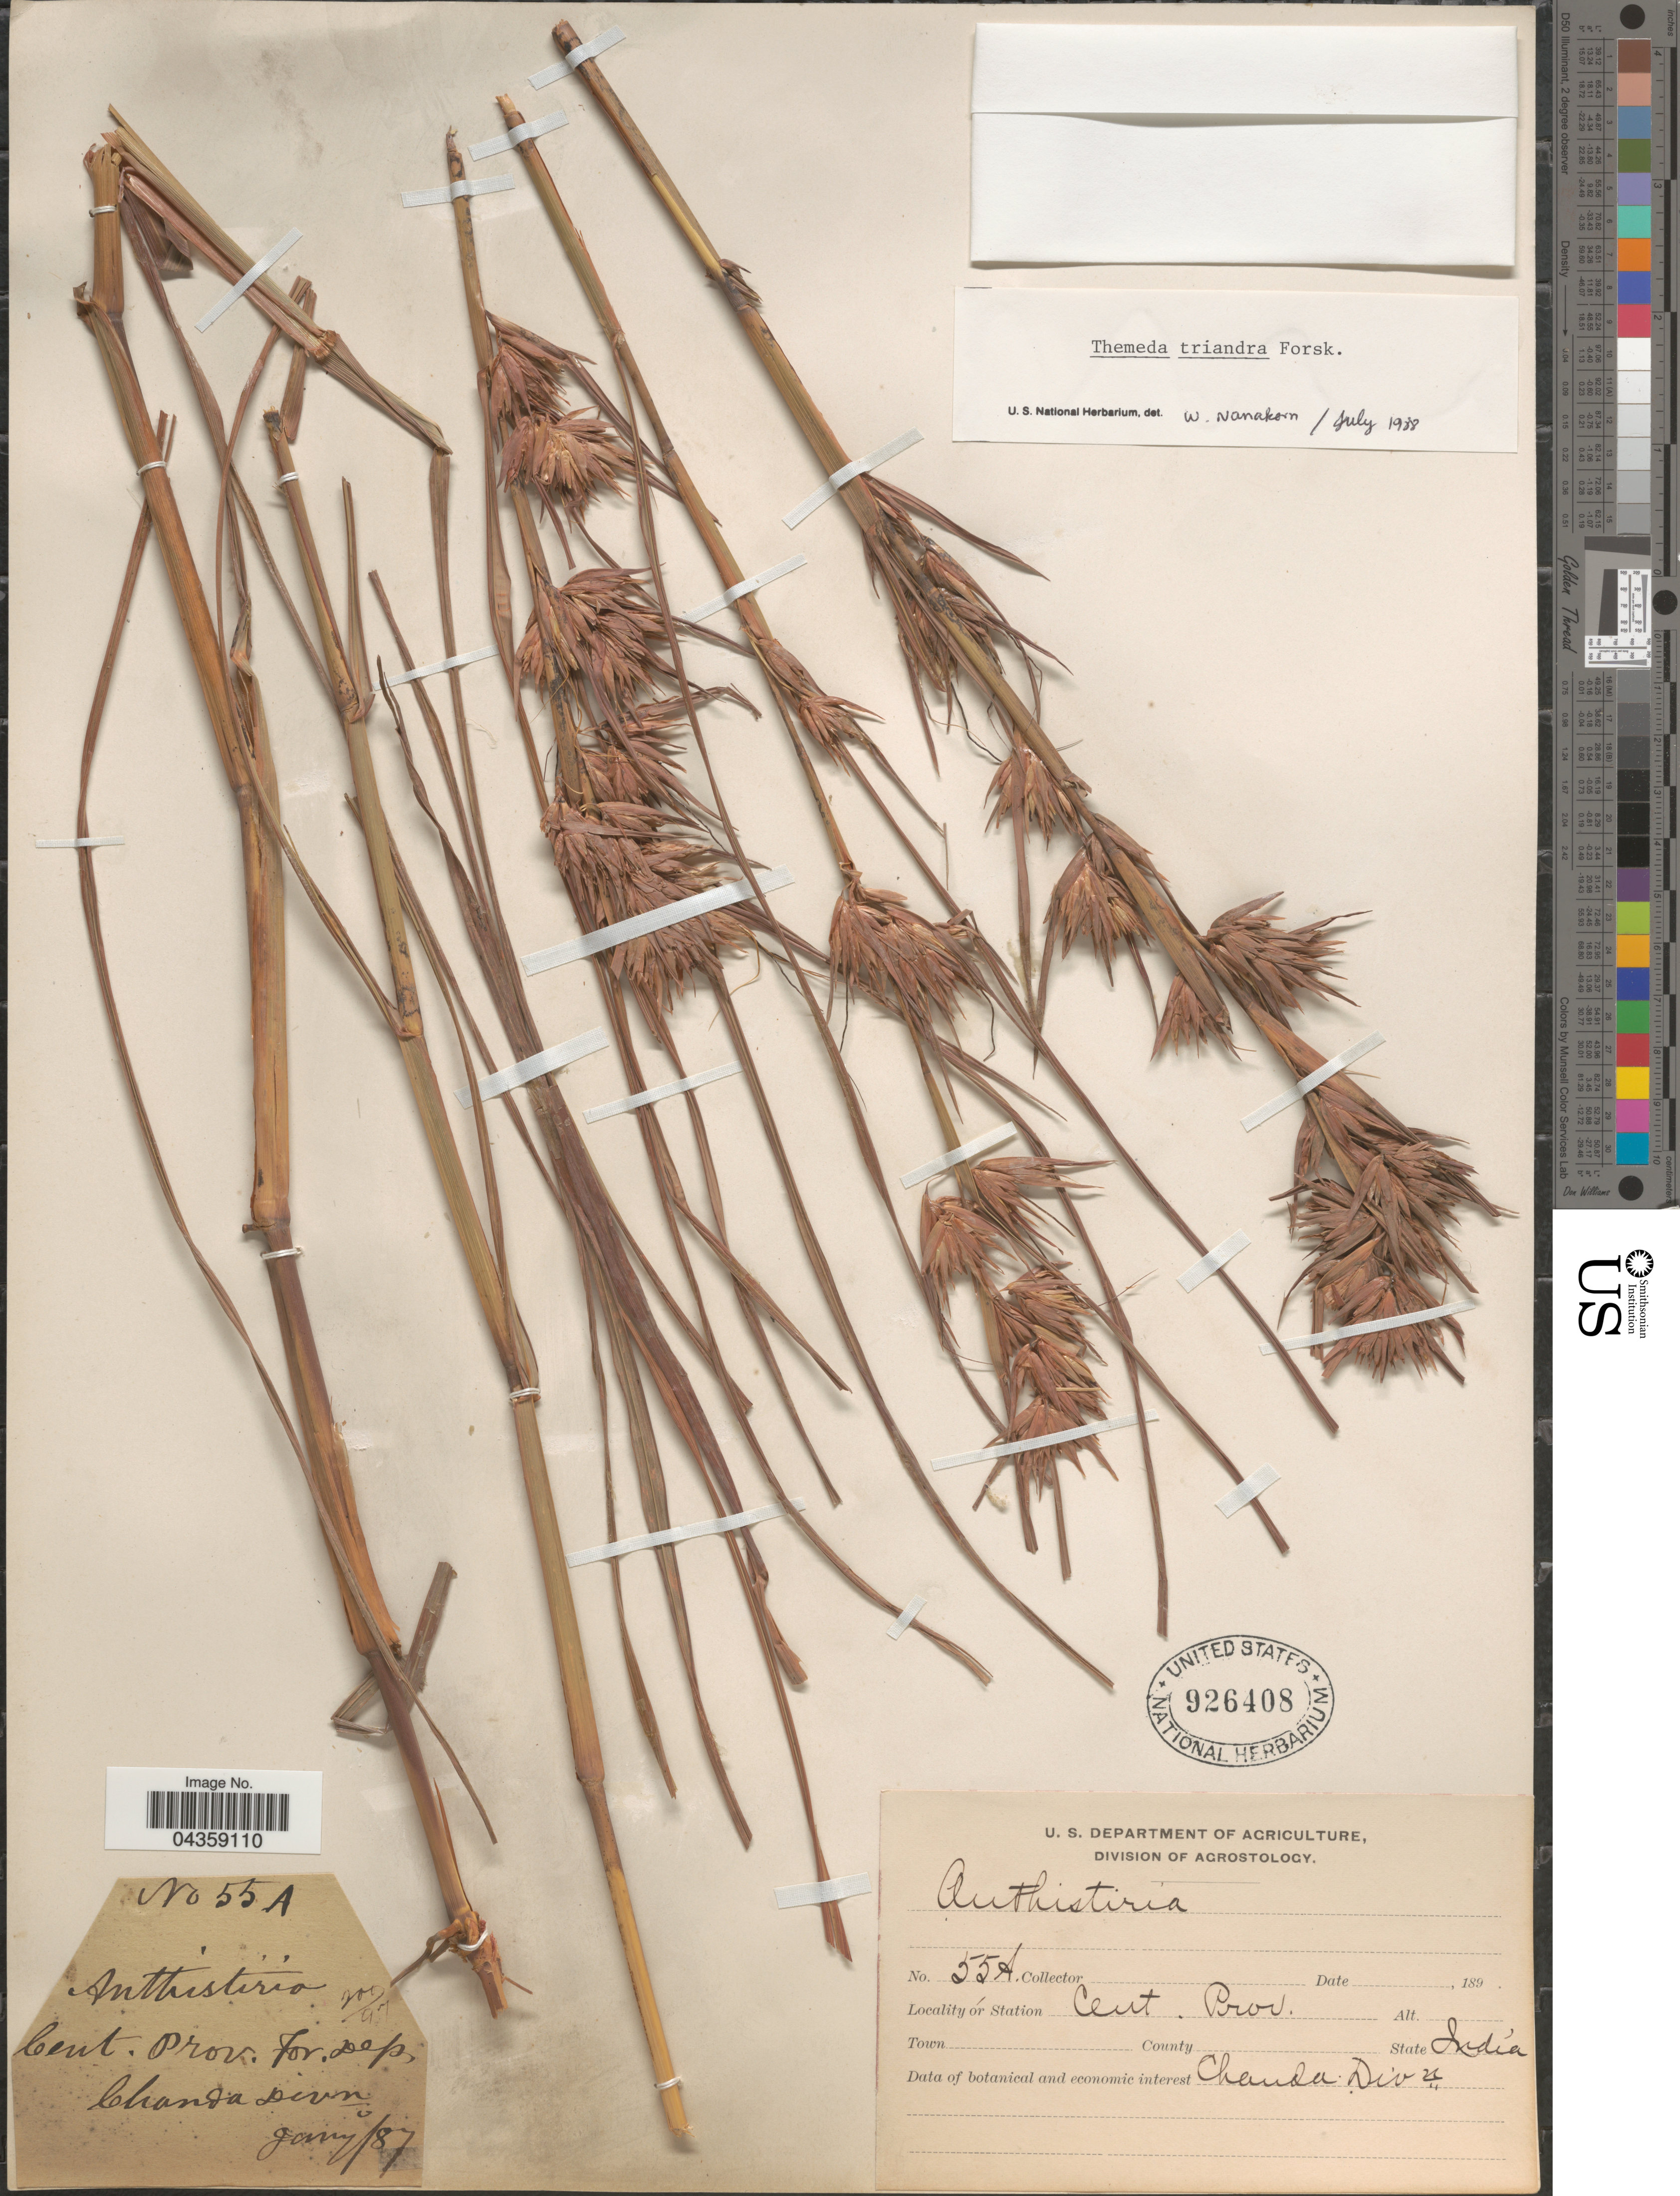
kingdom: Plantae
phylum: Tracheophyta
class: Liliopsida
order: Poales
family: Poaceae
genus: Themeda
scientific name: Themeda triandra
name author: Forssk.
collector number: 55A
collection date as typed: Transcribed d/m/y: /1/87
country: India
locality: Cent. Prov. For. Dep. Chanda Divn.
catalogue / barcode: US 926408